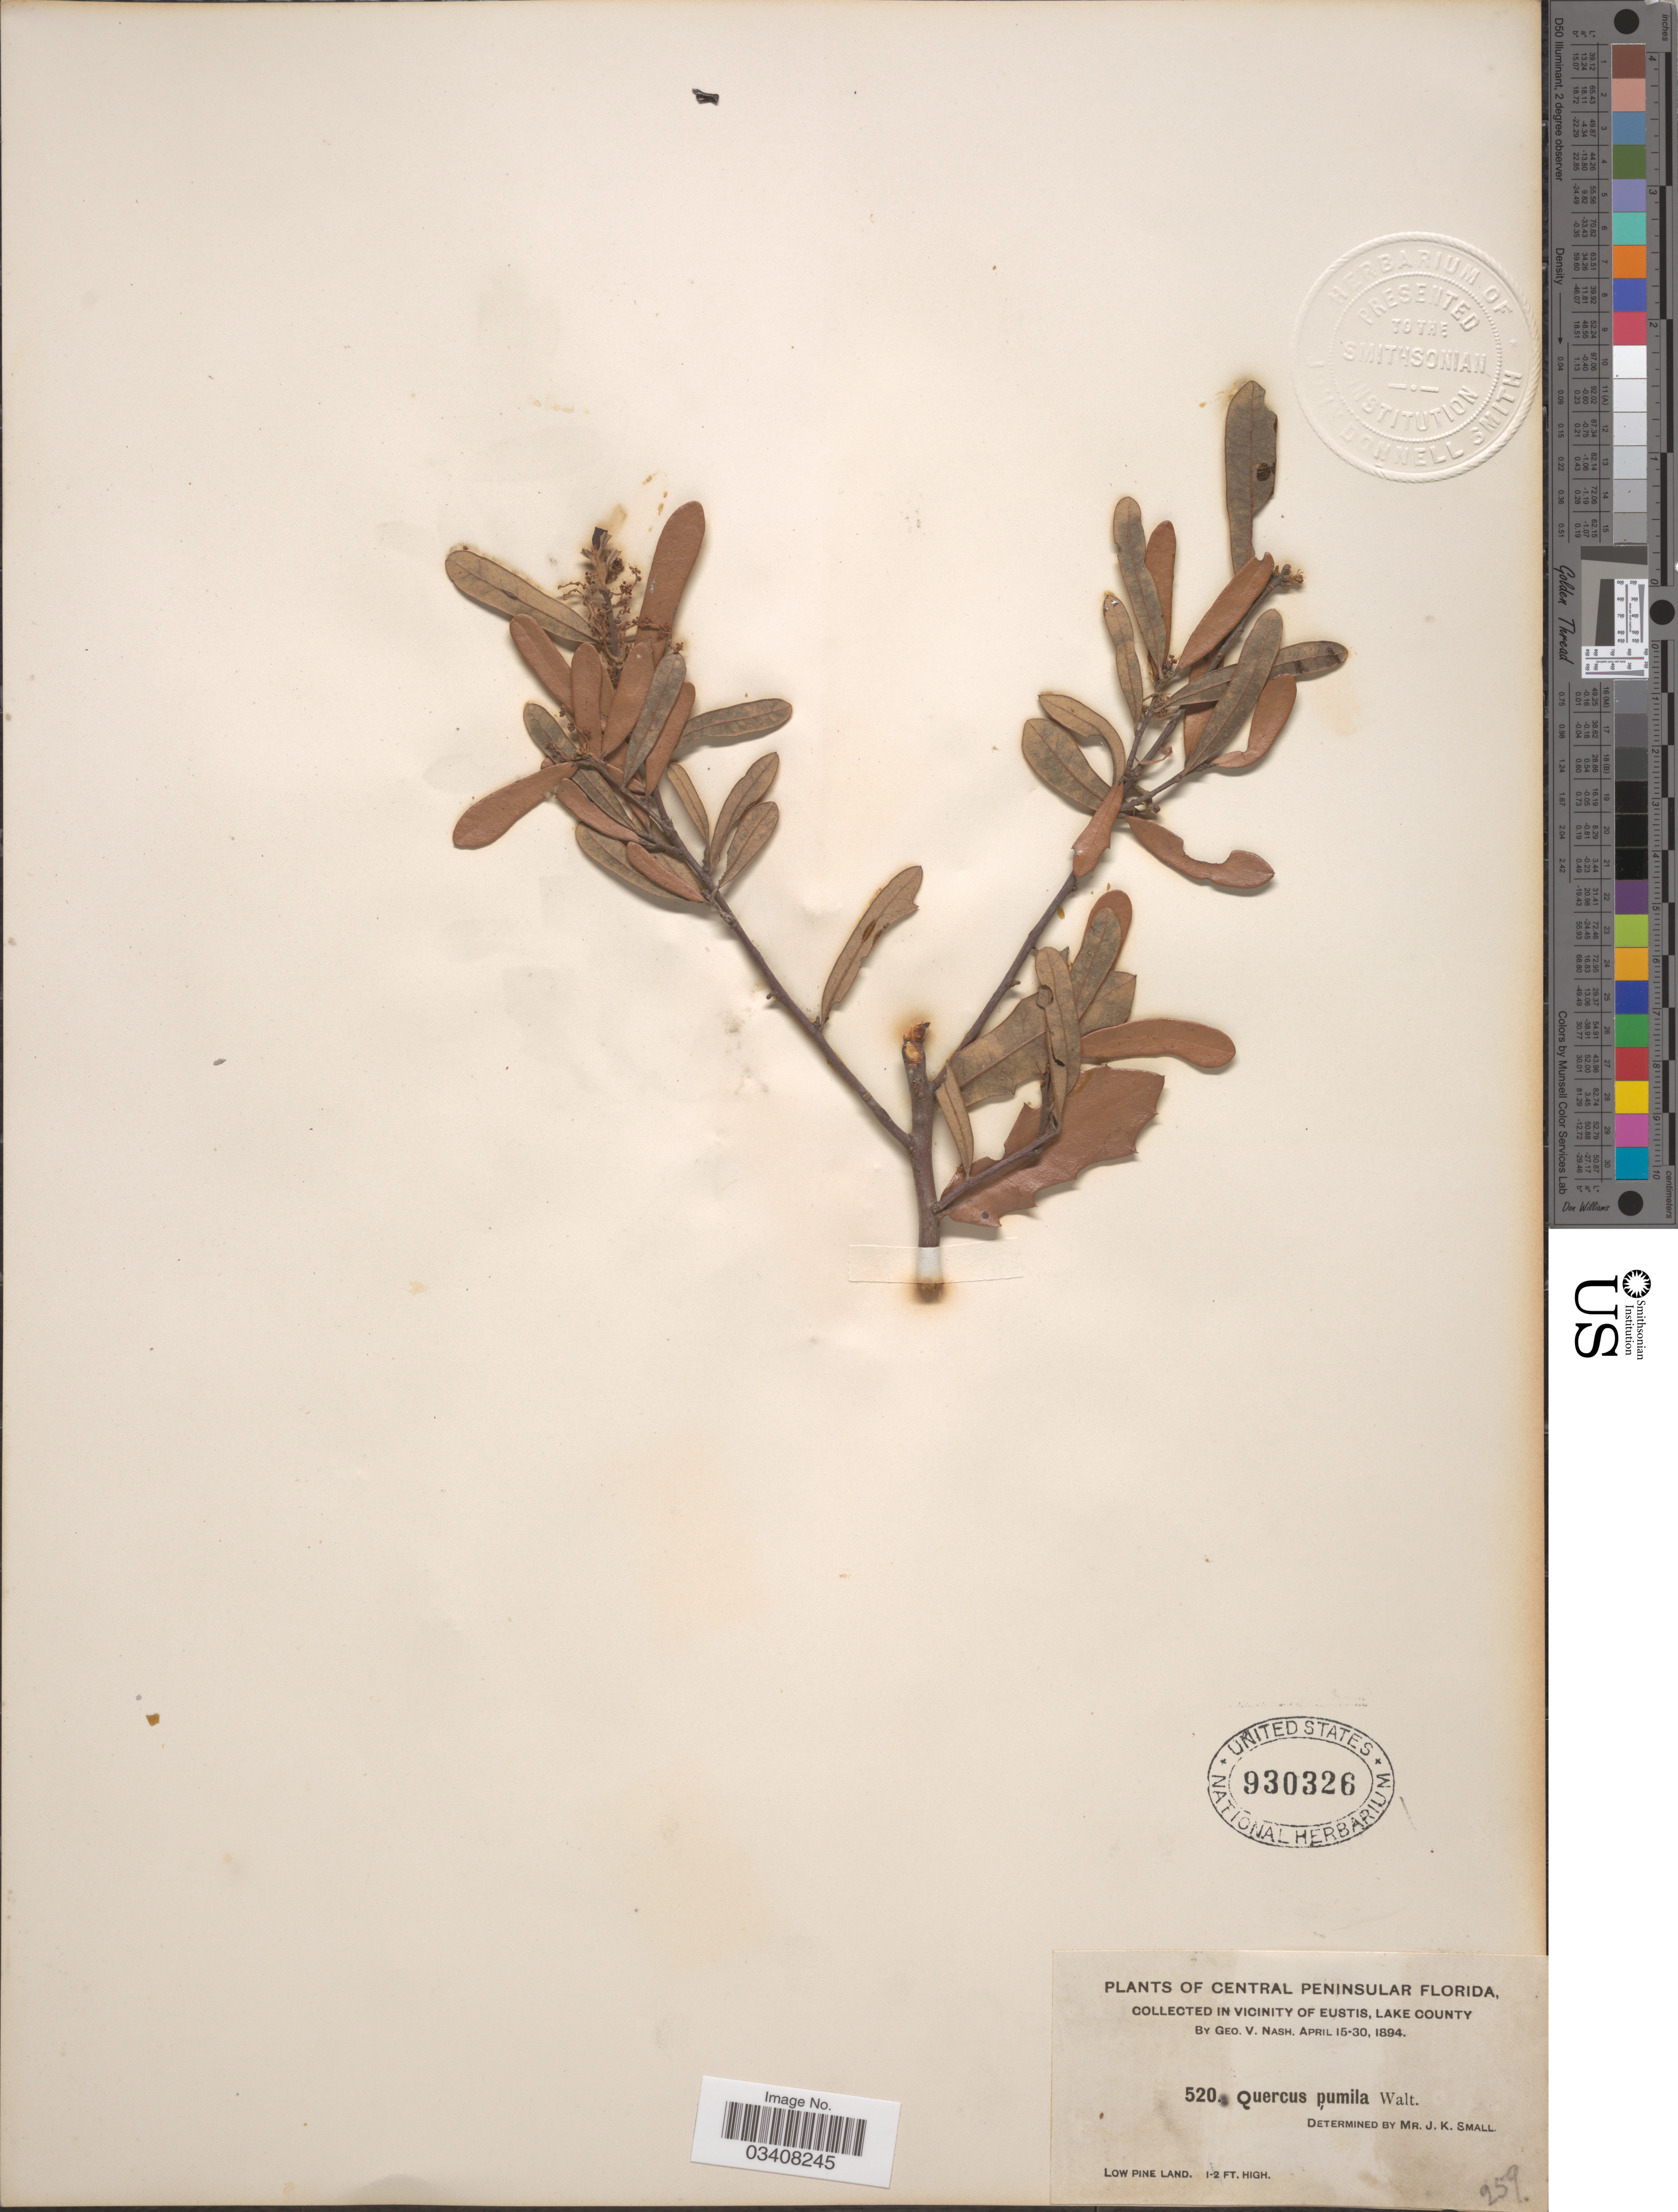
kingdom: Plantae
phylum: Tracheophyta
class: Magnoliopsida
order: Fagales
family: Fagaceae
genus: Quercus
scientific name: Quercus pumila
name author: Walter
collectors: G. V. Nash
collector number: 520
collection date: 1894-04-15/1894-04-30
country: United States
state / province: Florida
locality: Central Peninsular Florida. In vicinity of Eustis, Lake County.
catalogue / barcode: US 930326